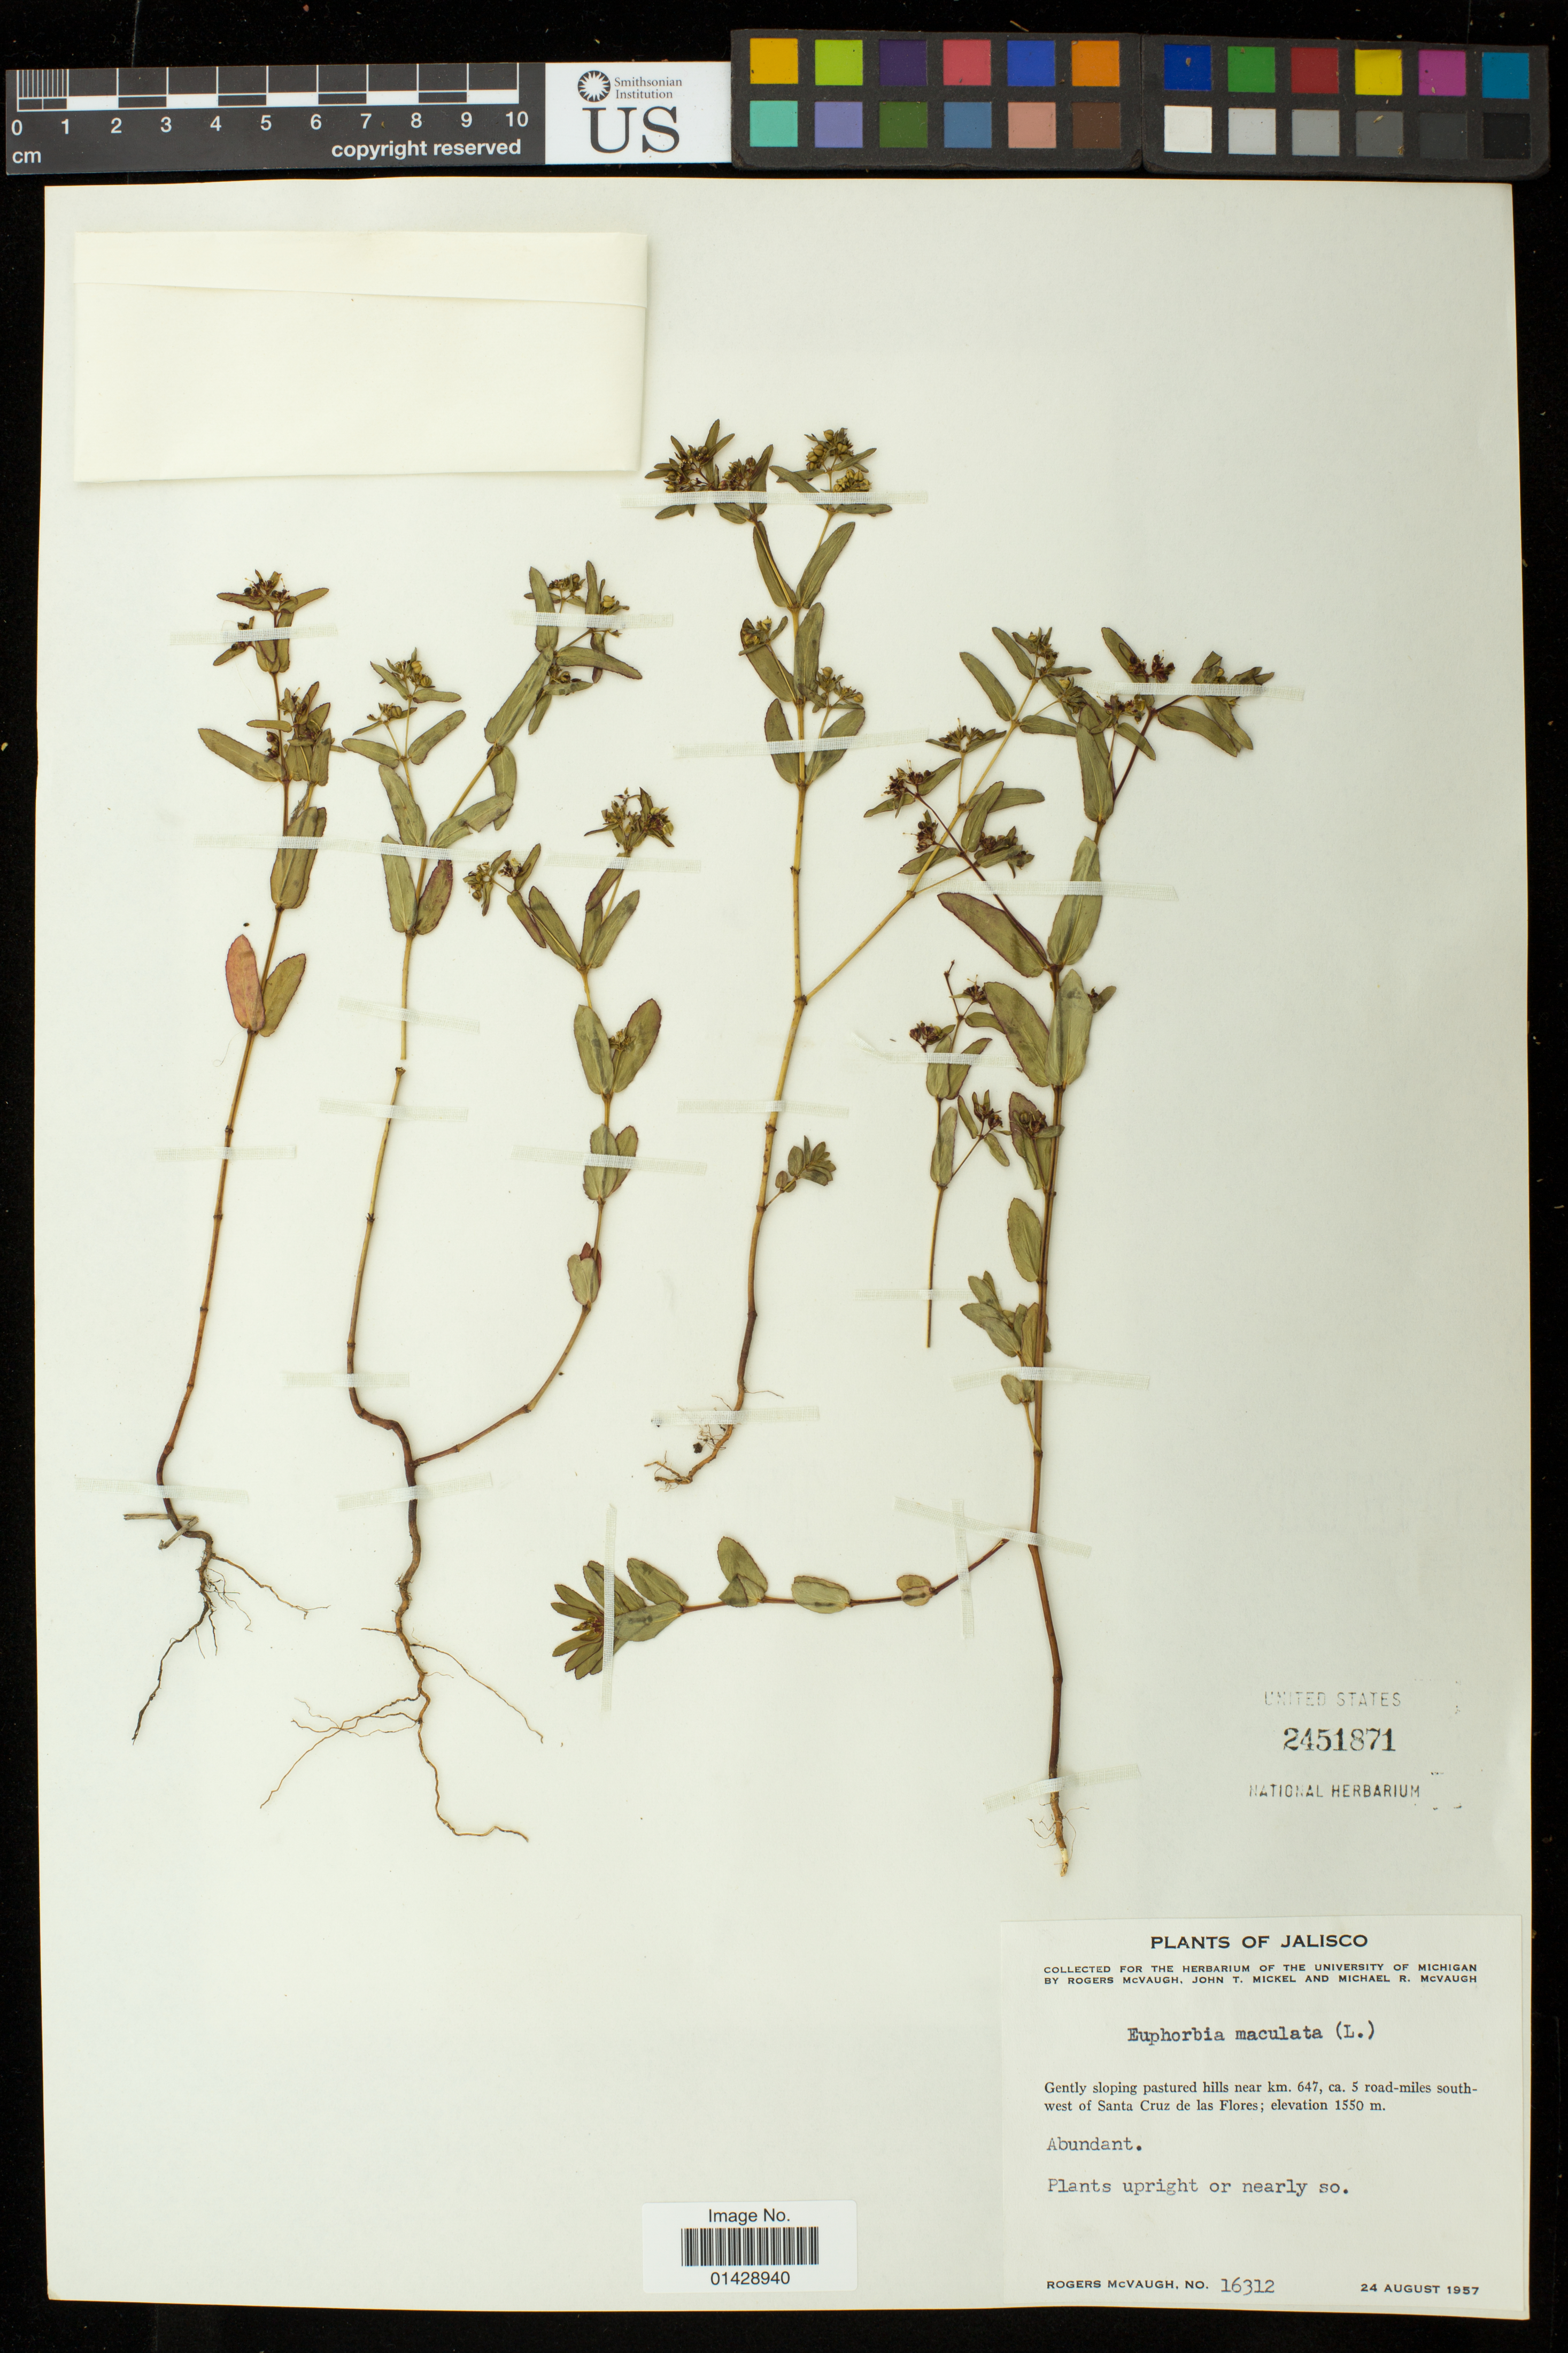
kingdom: Plantae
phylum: Tracheophyta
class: Magnoliopsida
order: Malpighiales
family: Euphorbiaceae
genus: Euphorbia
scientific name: Euphorbia hyssopifolia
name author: L.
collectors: R. McVaugh, J. Mickel & M. R. McVaugh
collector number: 16312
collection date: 1957-08-24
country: Mexico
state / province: Jalisco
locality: Near km. 647, ca. 5 road-miles south-west of Santa Cruz de las Flores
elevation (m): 1550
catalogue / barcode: US 2451871